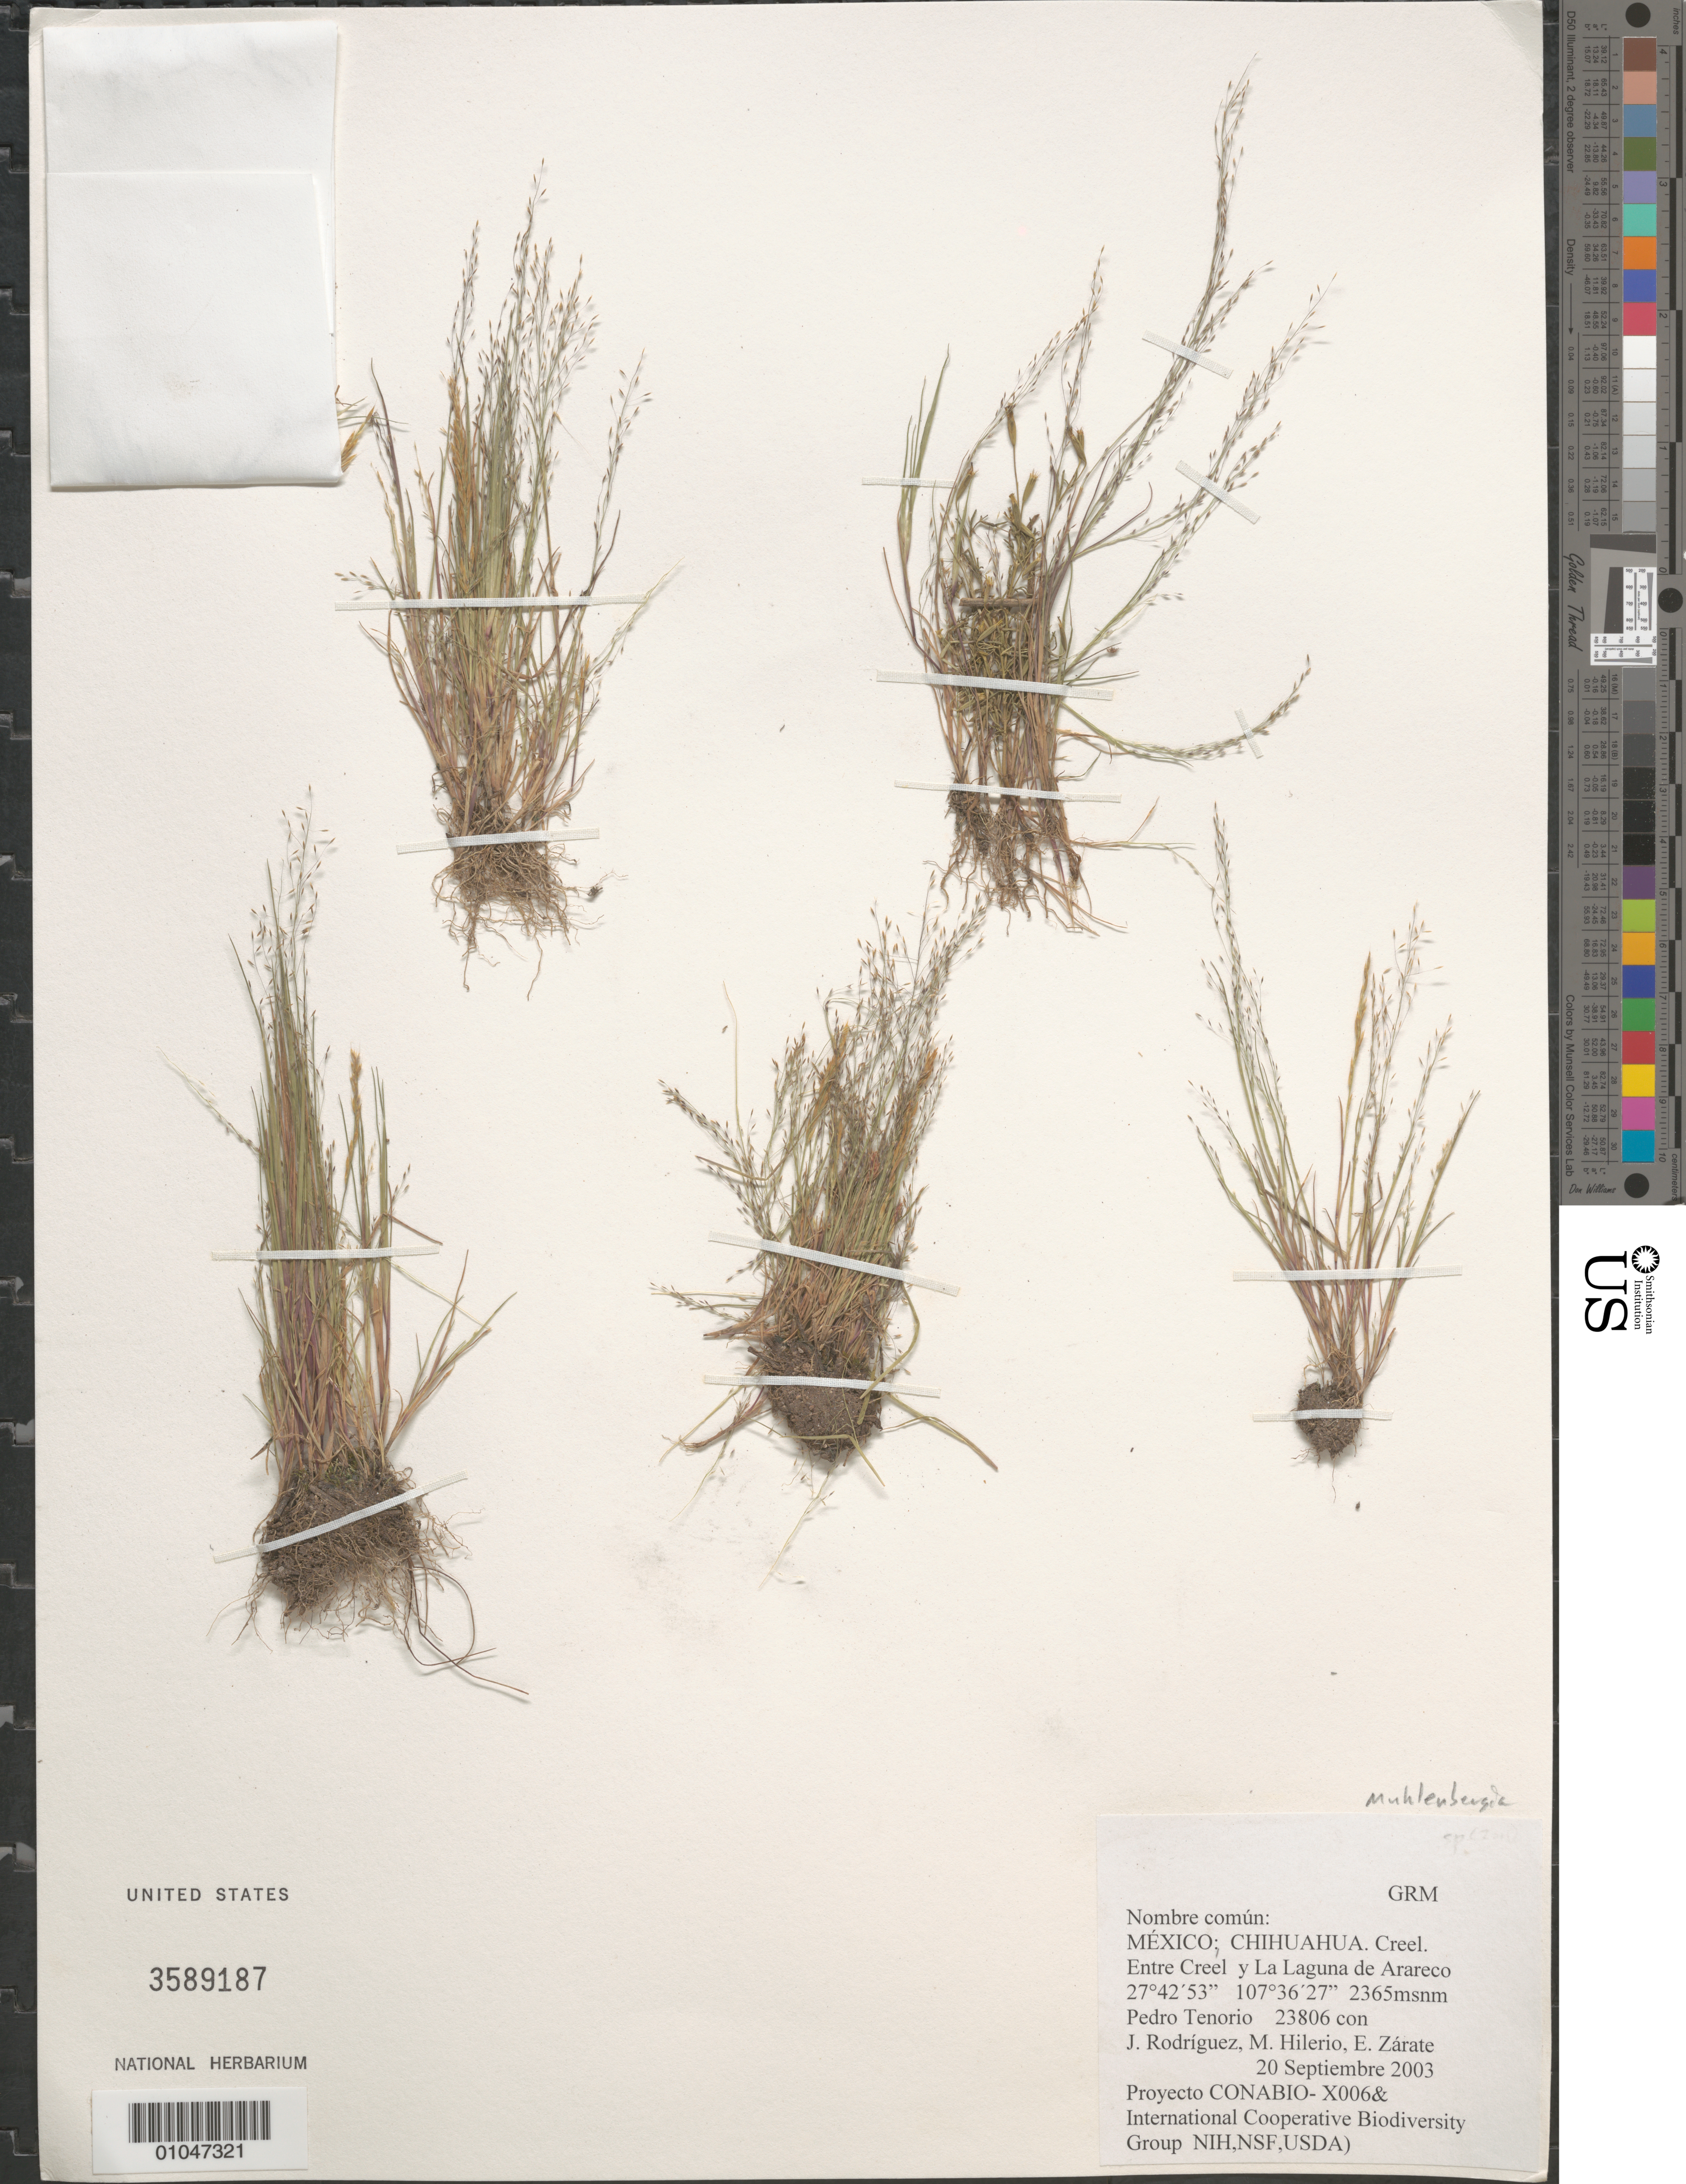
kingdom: Plantae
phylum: Tracheophyta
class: Liliopsida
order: Poales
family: Poaceae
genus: Muhlenbergia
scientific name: Muhlenbergia sp.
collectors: P. Tenorio L., J. Rodríguez, M. Hilerio & E. Zárate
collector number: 23806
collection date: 2003-09-20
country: Mexico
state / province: Chihuahua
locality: Creel. Entre Creel y La Laguna de Arareco.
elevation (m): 2365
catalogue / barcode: US 3589187